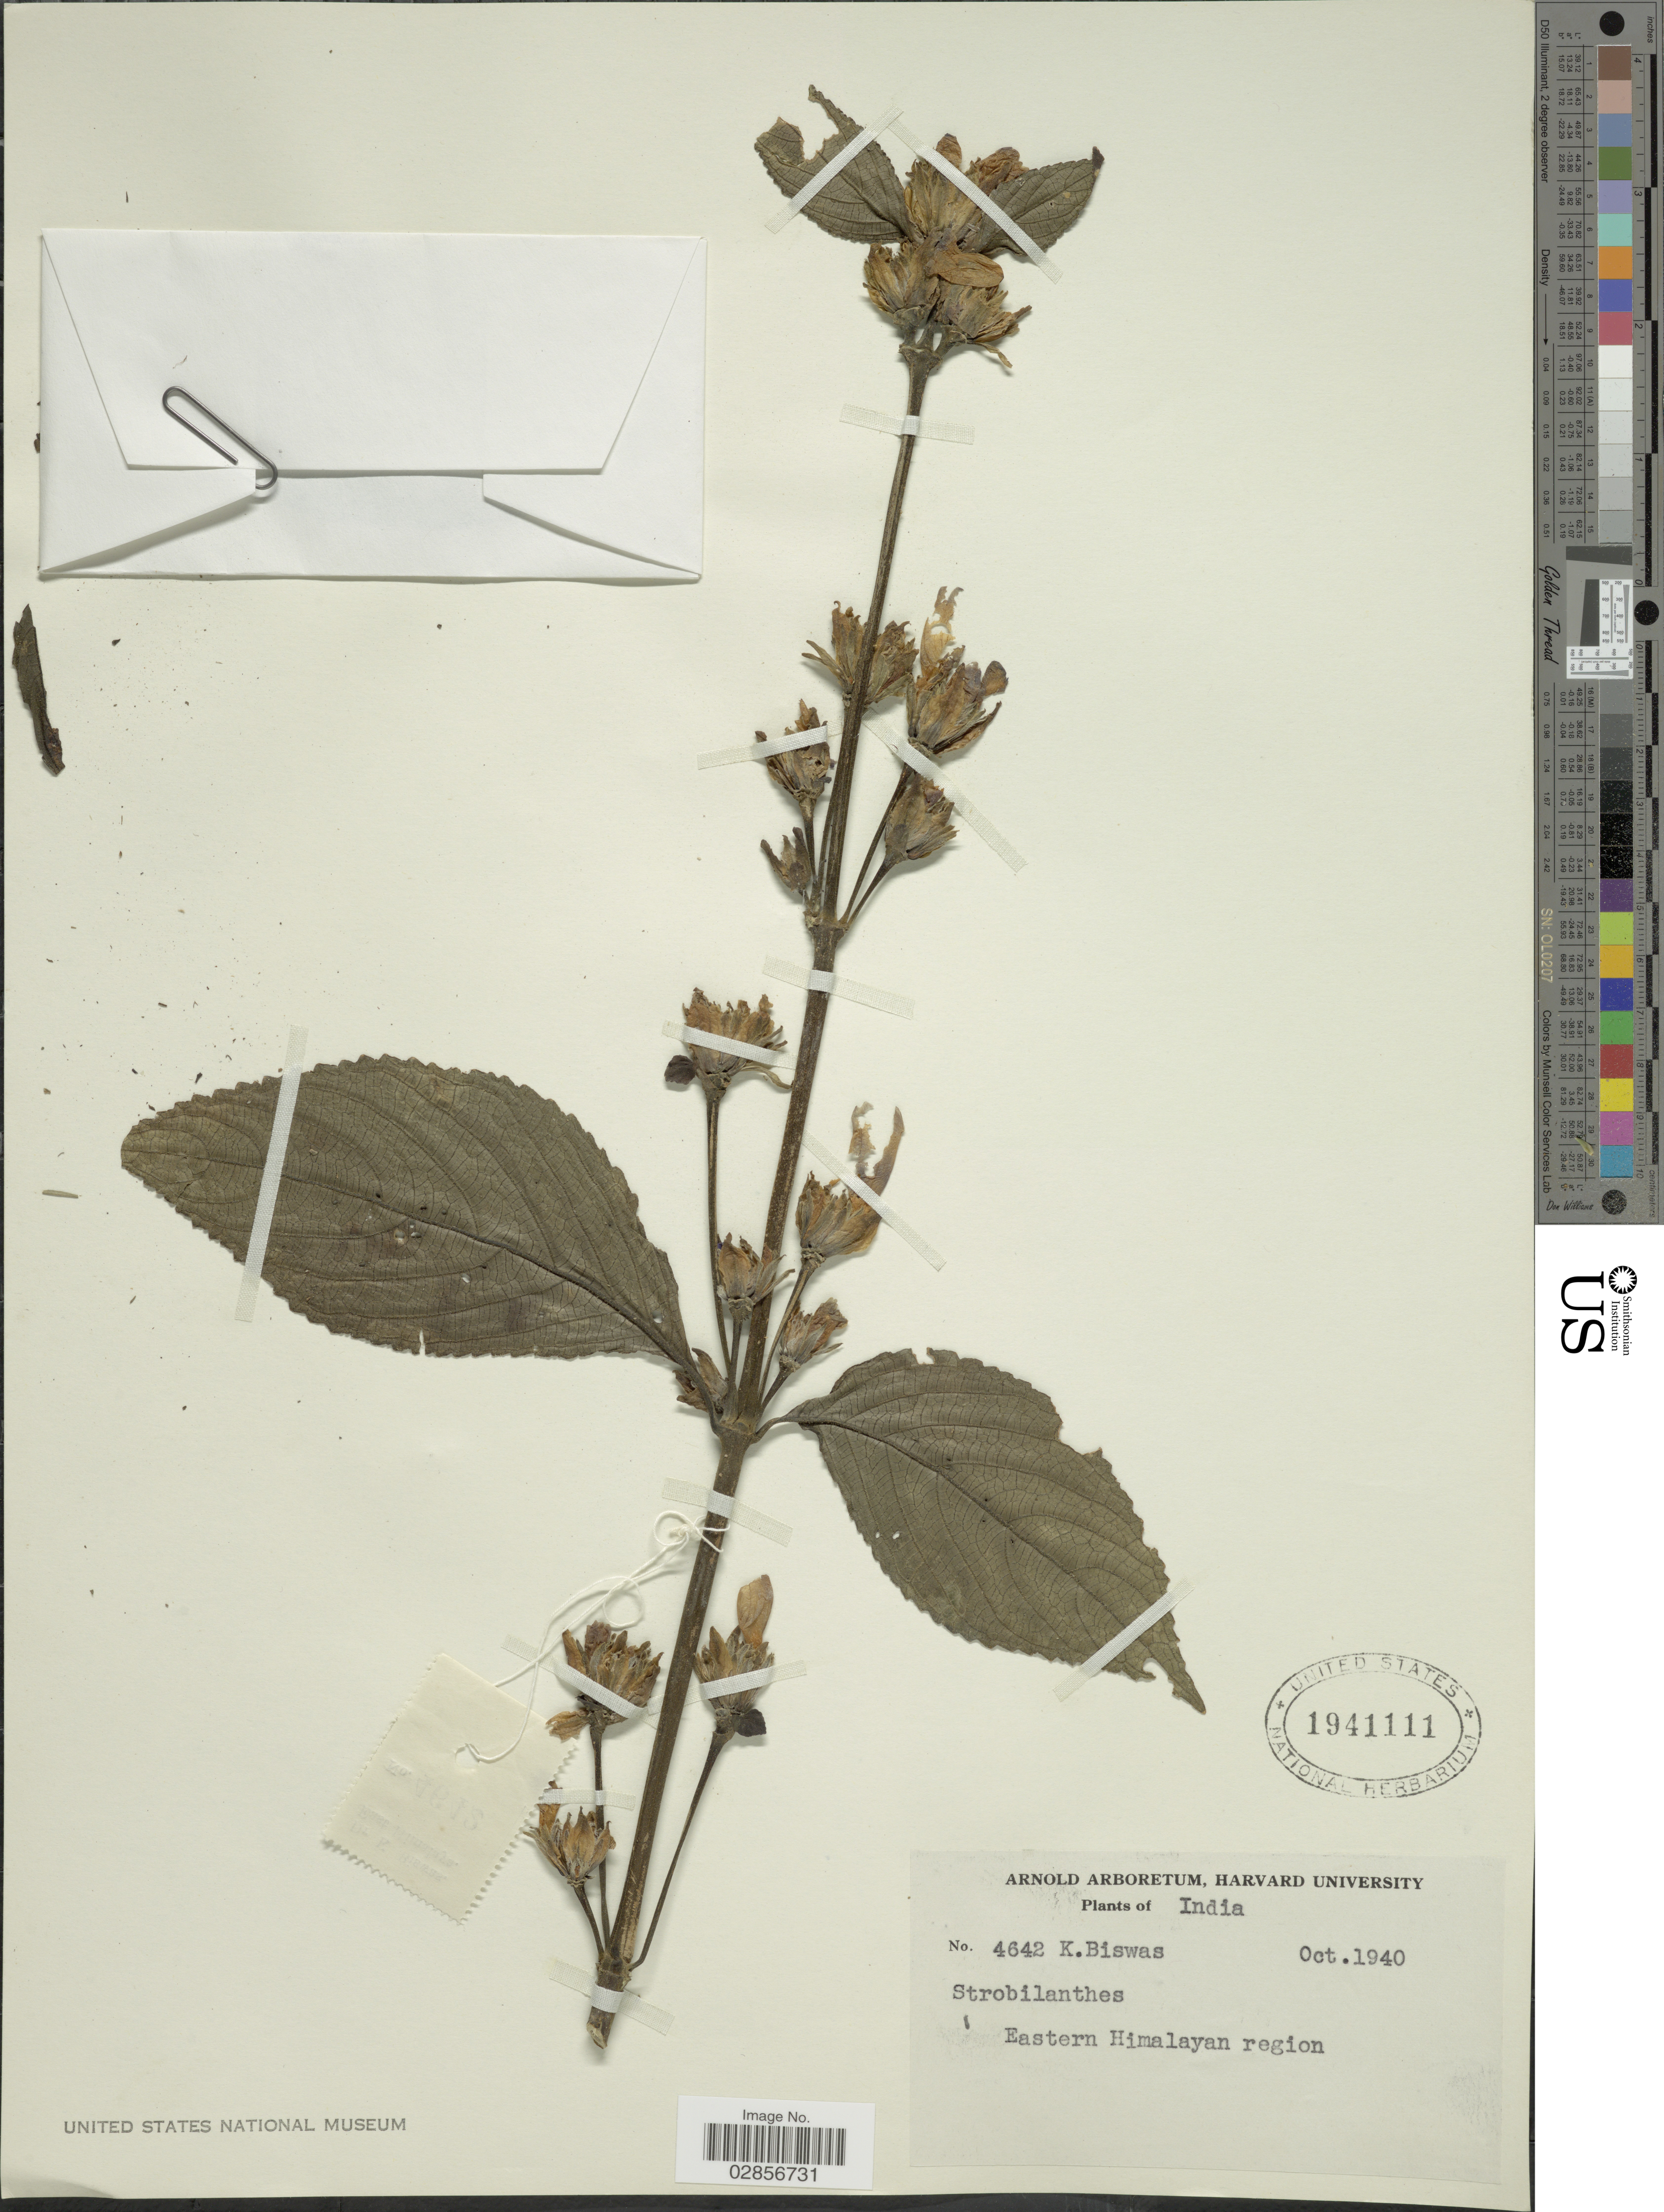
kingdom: Plantae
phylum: Tracheophyta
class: Magnoliopsida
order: Lamiales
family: Acanthaceae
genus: Strobilanthes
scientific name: Strobilanthes sp.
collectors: K. Biswas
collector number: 4642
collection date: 1940-10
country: India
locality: Eastern Himalayan region.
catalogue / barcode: US 1941111